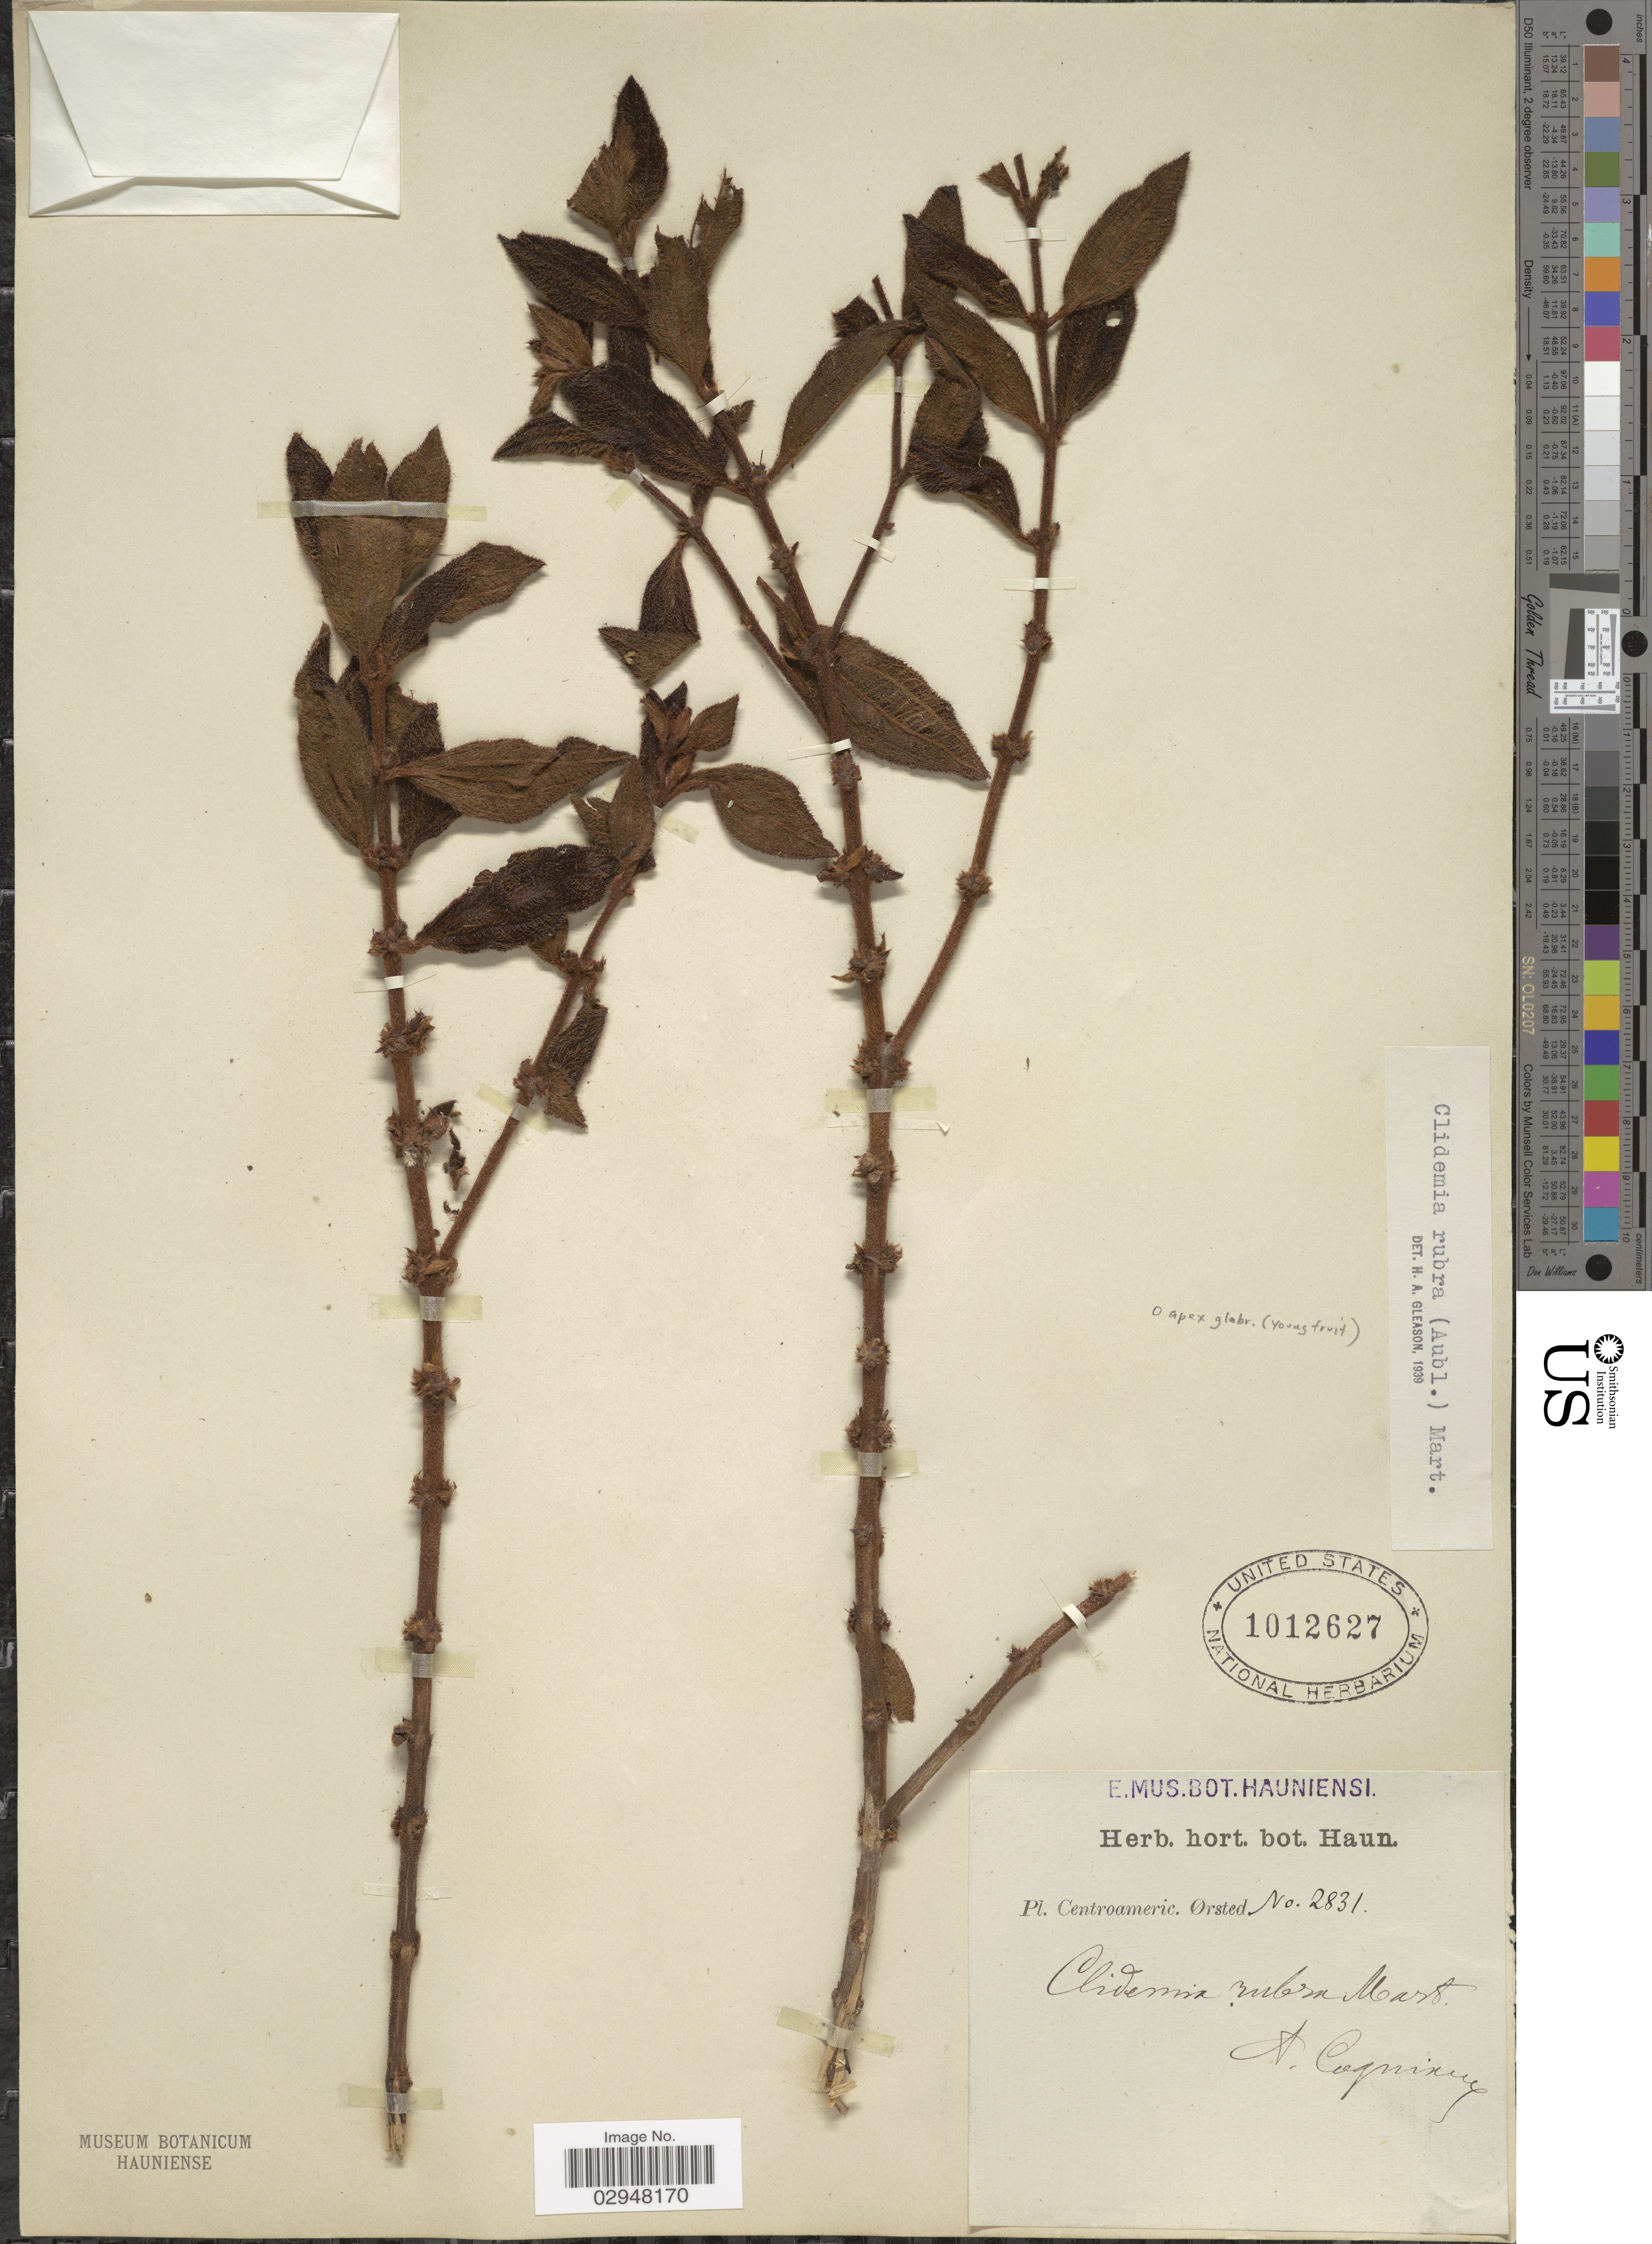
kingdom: Plantae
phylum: Tracheophyta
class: Magnoliopsida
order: Myrtales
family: Melastomataceae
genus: Clidemia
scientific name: Clidemia rubra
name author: (Aubl.) Mart.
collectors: Ørsted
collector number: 2831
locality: Centroameric.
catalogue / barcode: US 1012627